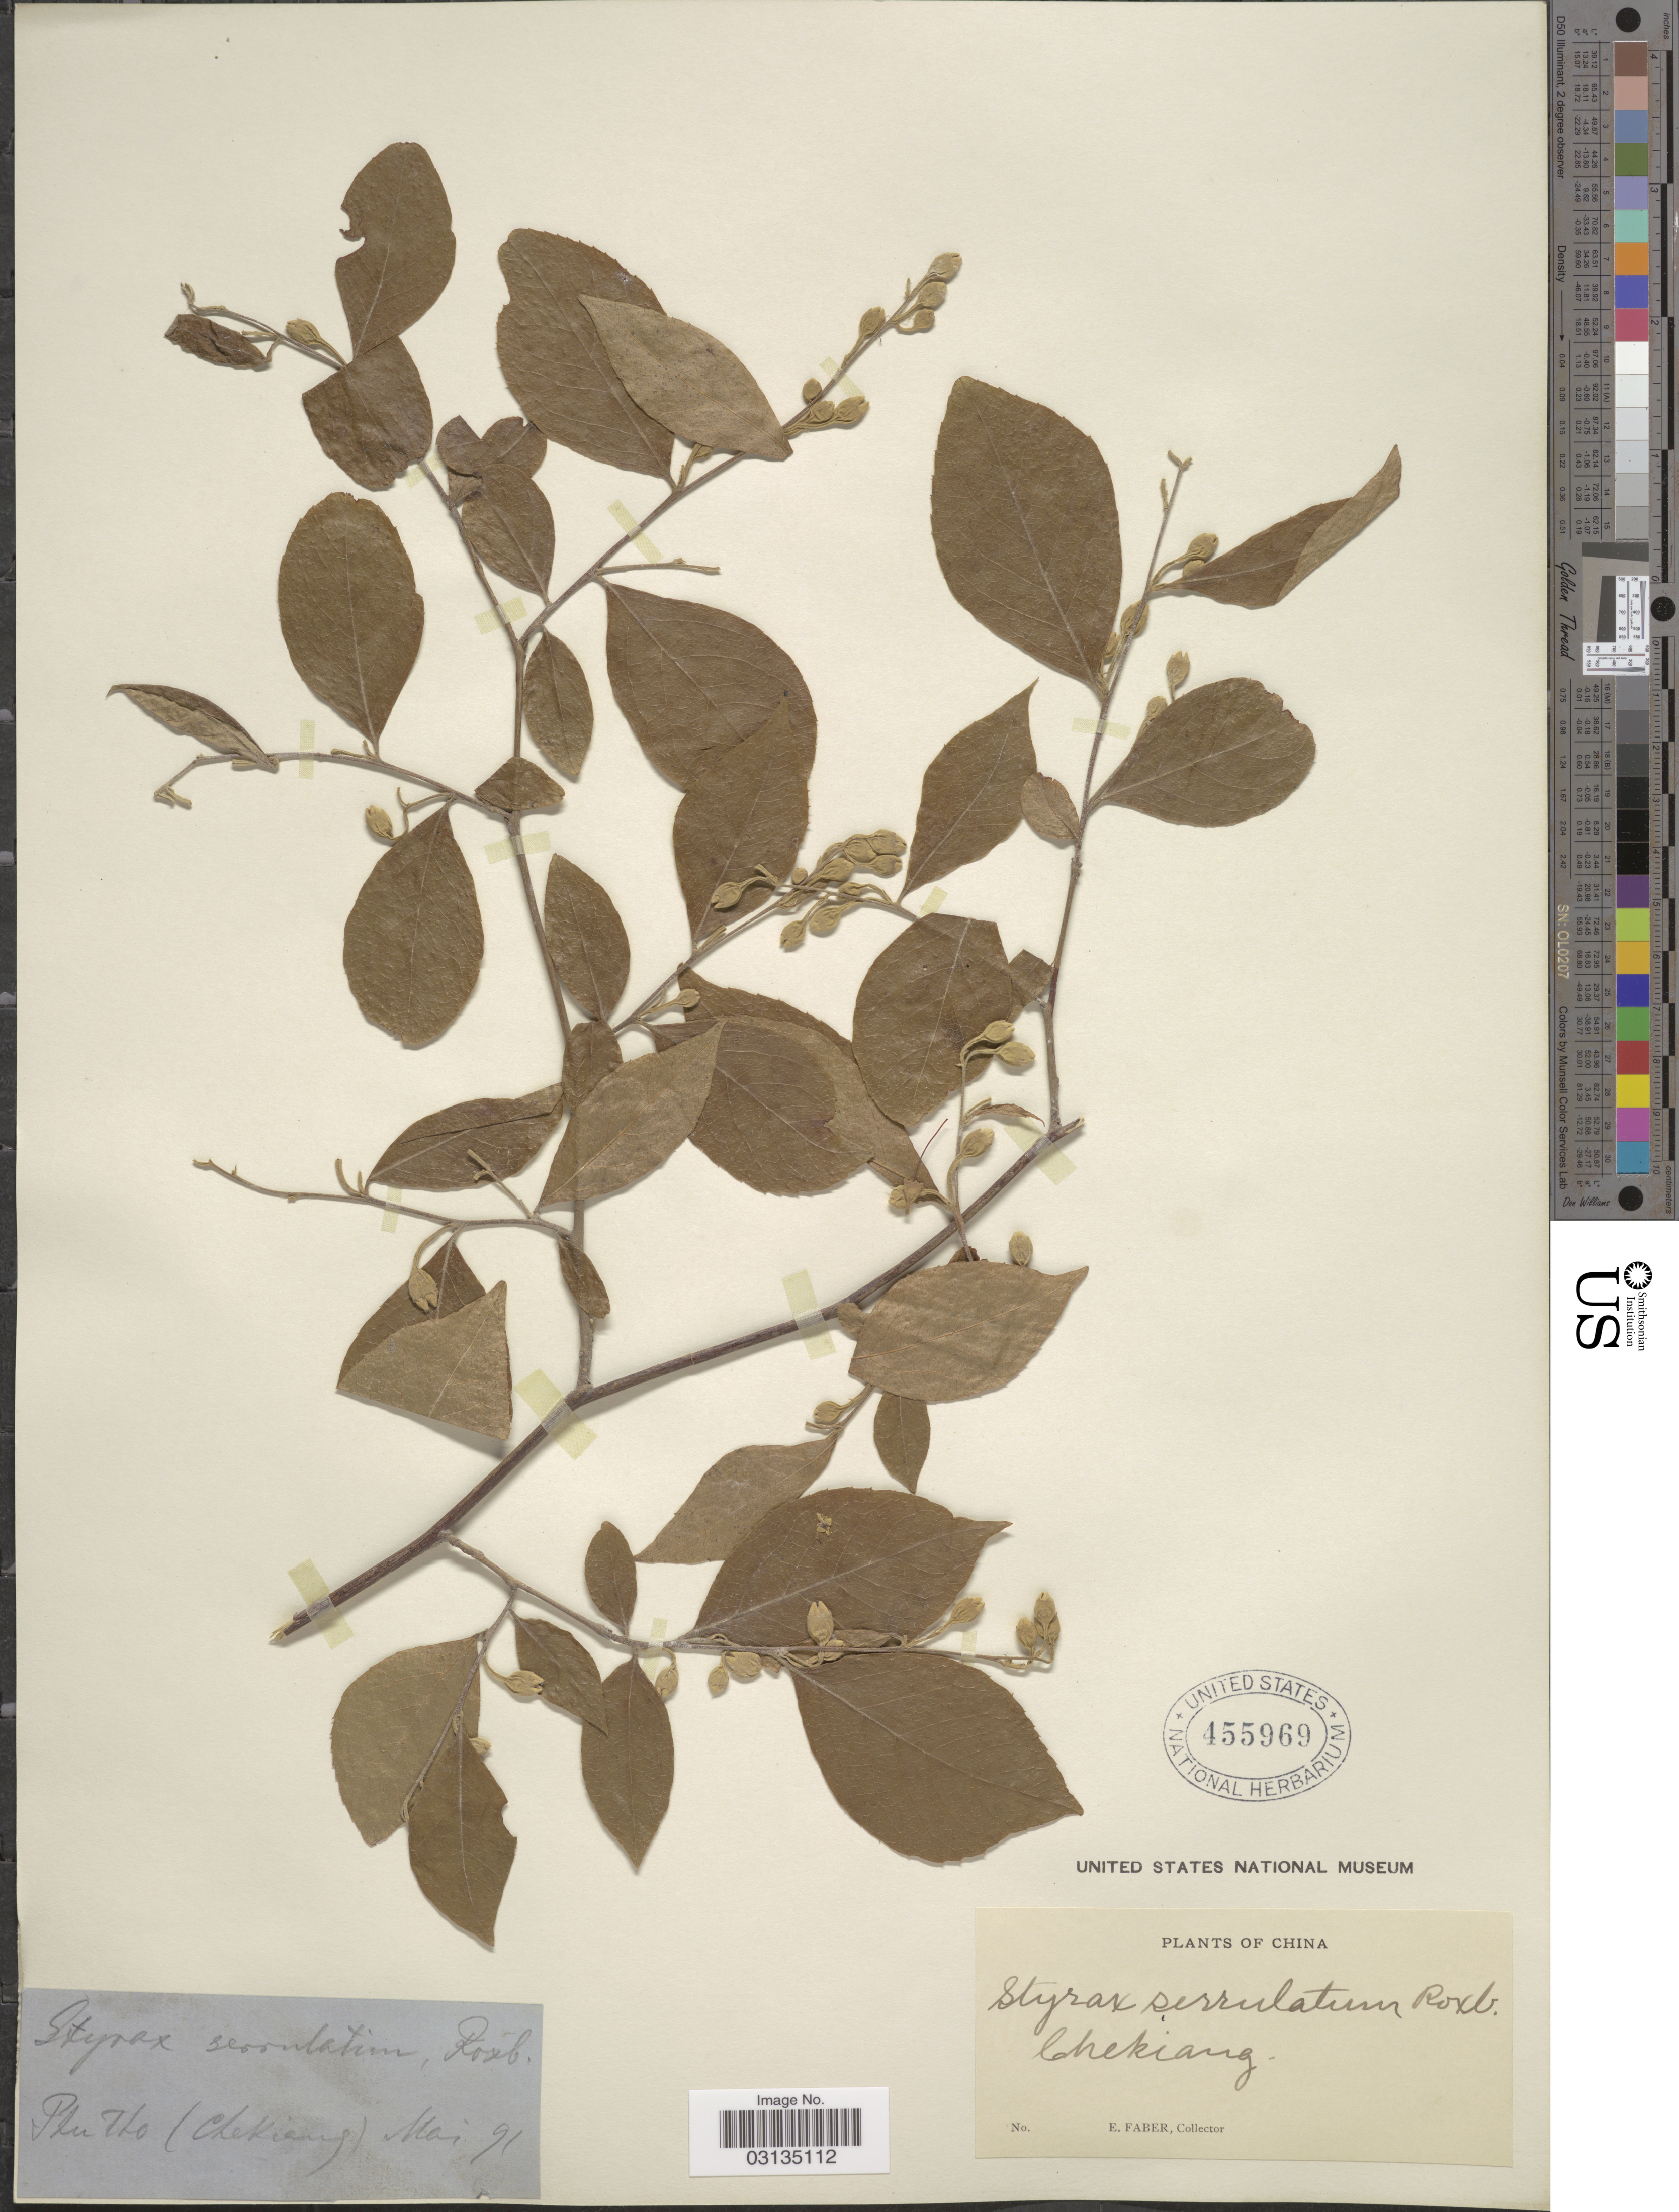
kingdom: Plantae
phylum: Tracheophyta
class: Magnoliopsida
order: Ericales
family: Styracaceae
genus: Styrax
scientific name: Styrax serrulatus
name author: Roxb.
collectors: E. Faber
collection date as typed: Transcribed d/m/y: /5/91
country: China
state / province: Zhejiang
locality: Phu [interpreted] Tho[interpreted] (Chekiang).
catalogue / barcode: US 455969